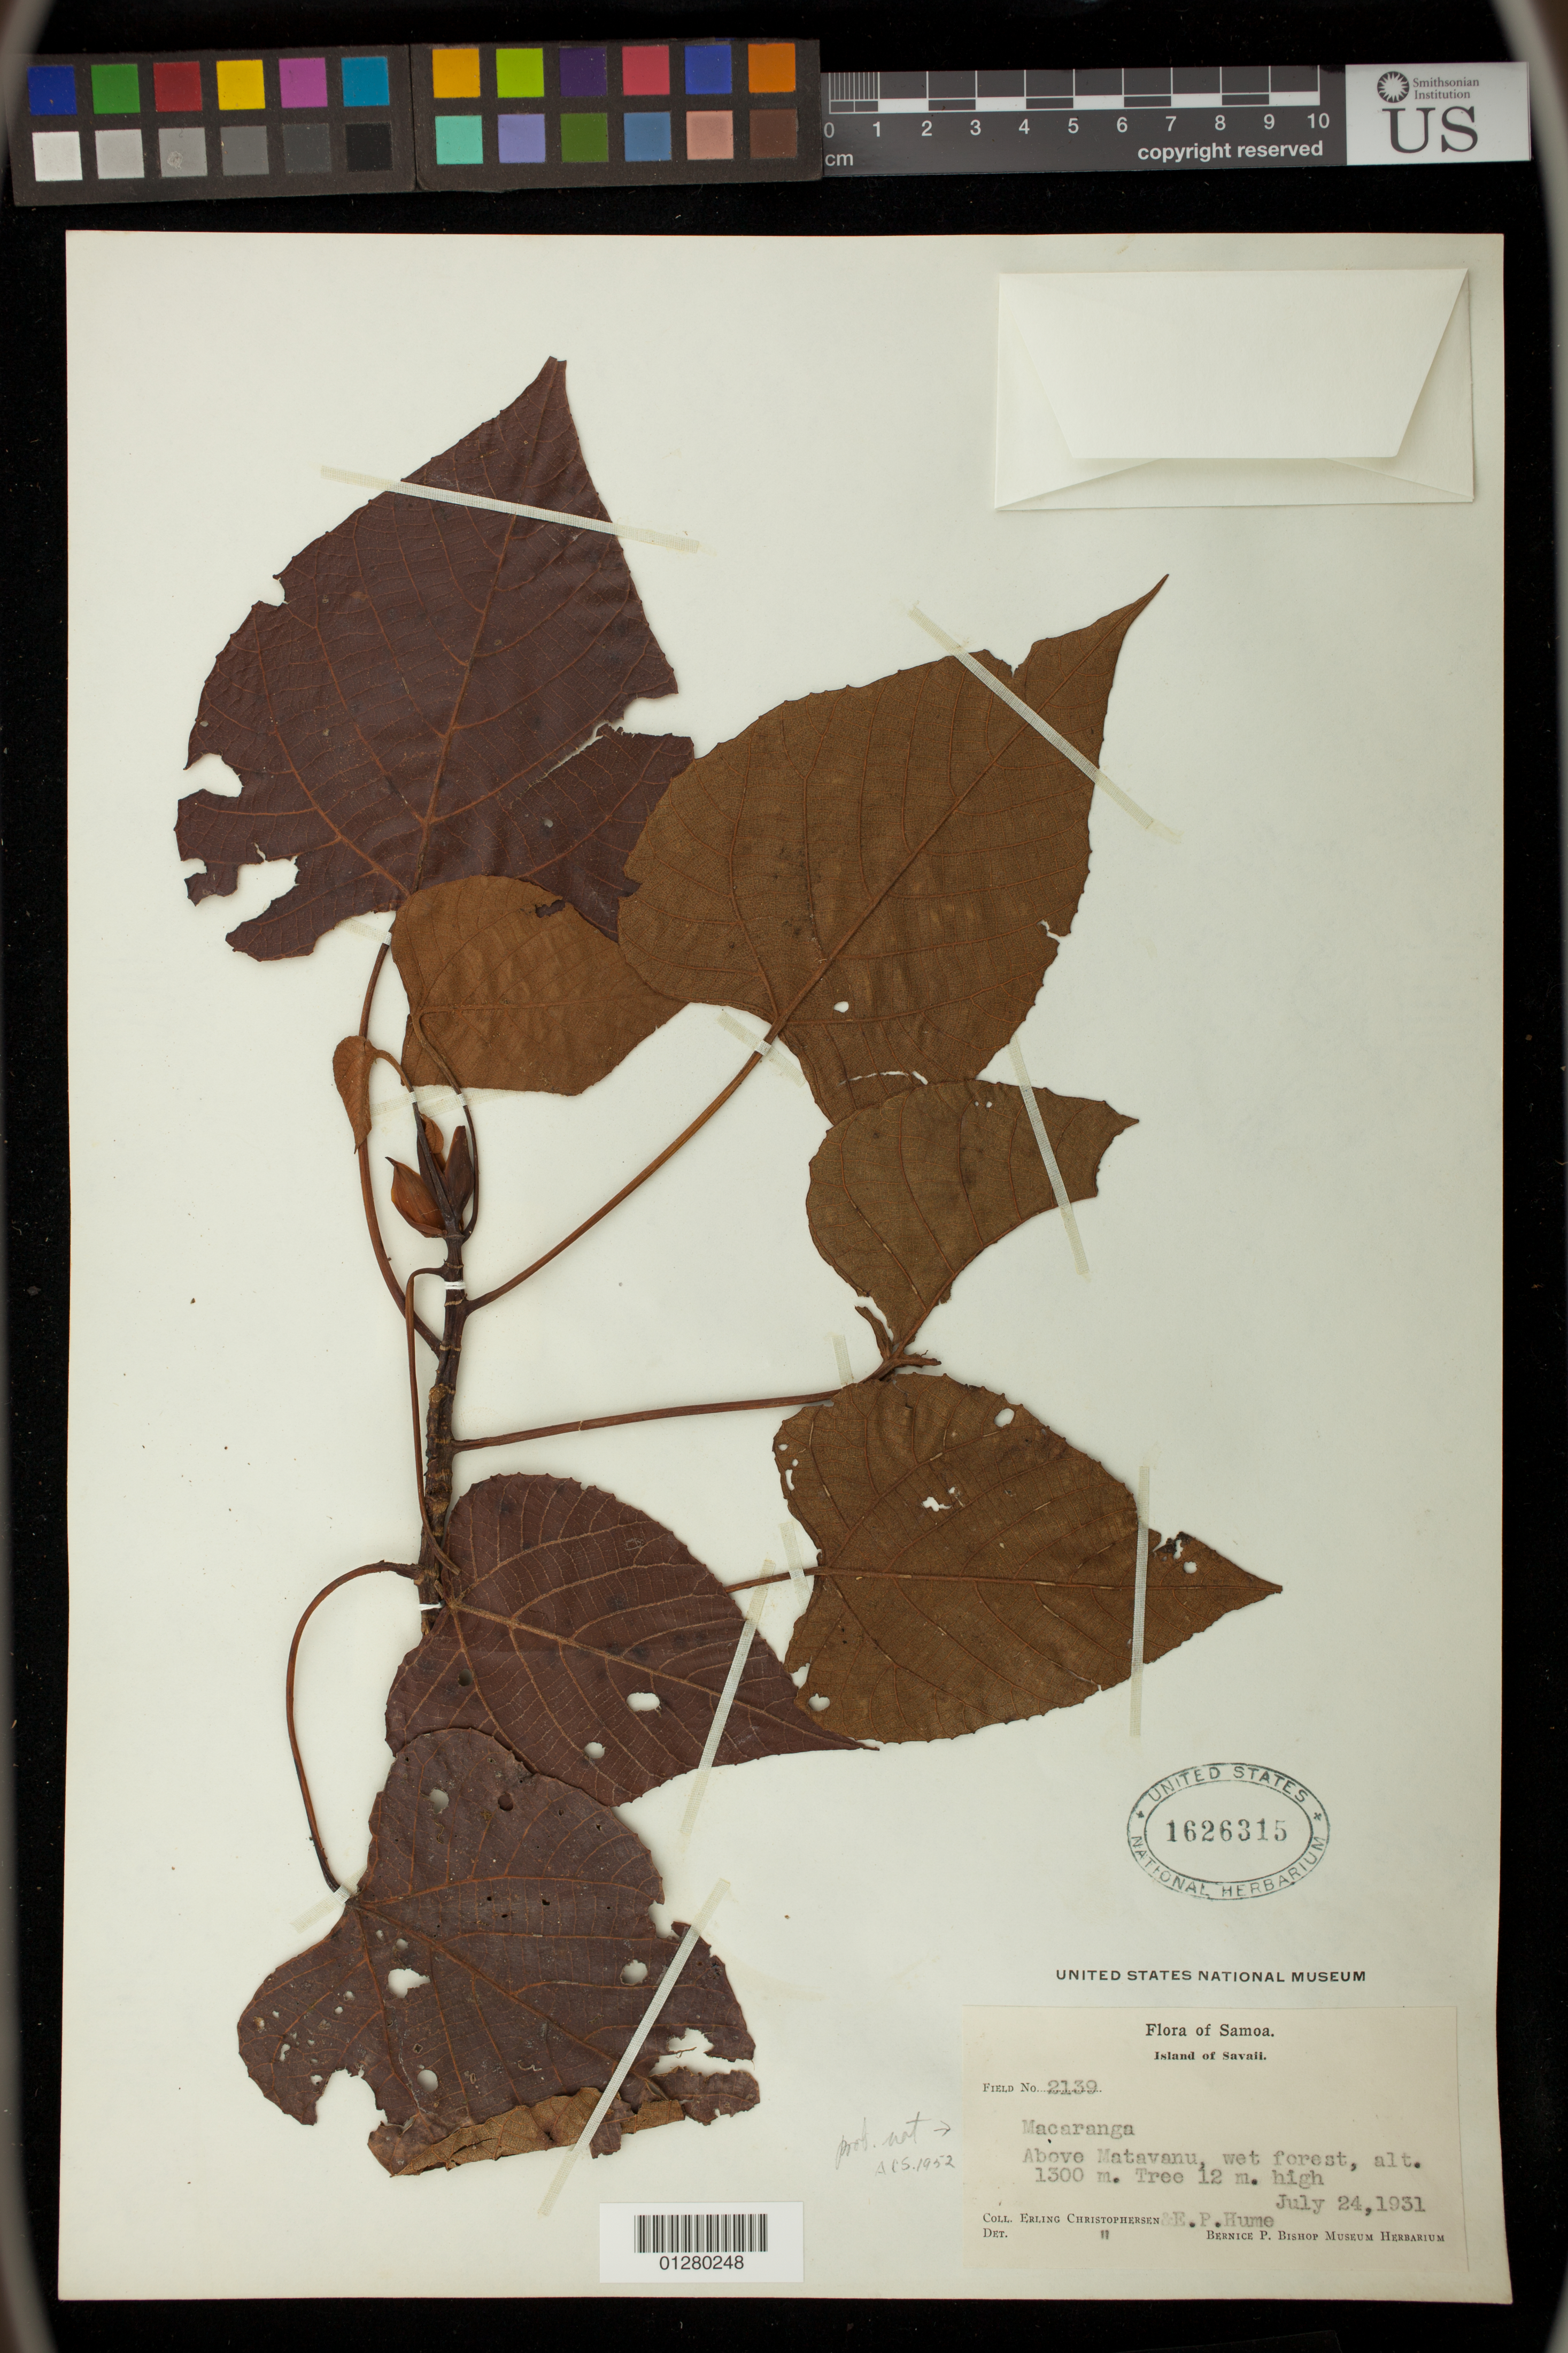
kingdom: Plantae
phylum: Tracheophyta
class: Magnoliopsida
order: Malpighiales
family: Euphorbiaceae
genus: Macaranga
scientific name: Macaranga sp.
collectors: E. Christophersen & E. P. Hume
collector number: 2139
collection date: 1931-07-24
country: Samoa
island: Savai'i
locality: Above Matavanu, Island of Savaii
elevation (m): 1300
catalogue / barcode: US 1626315